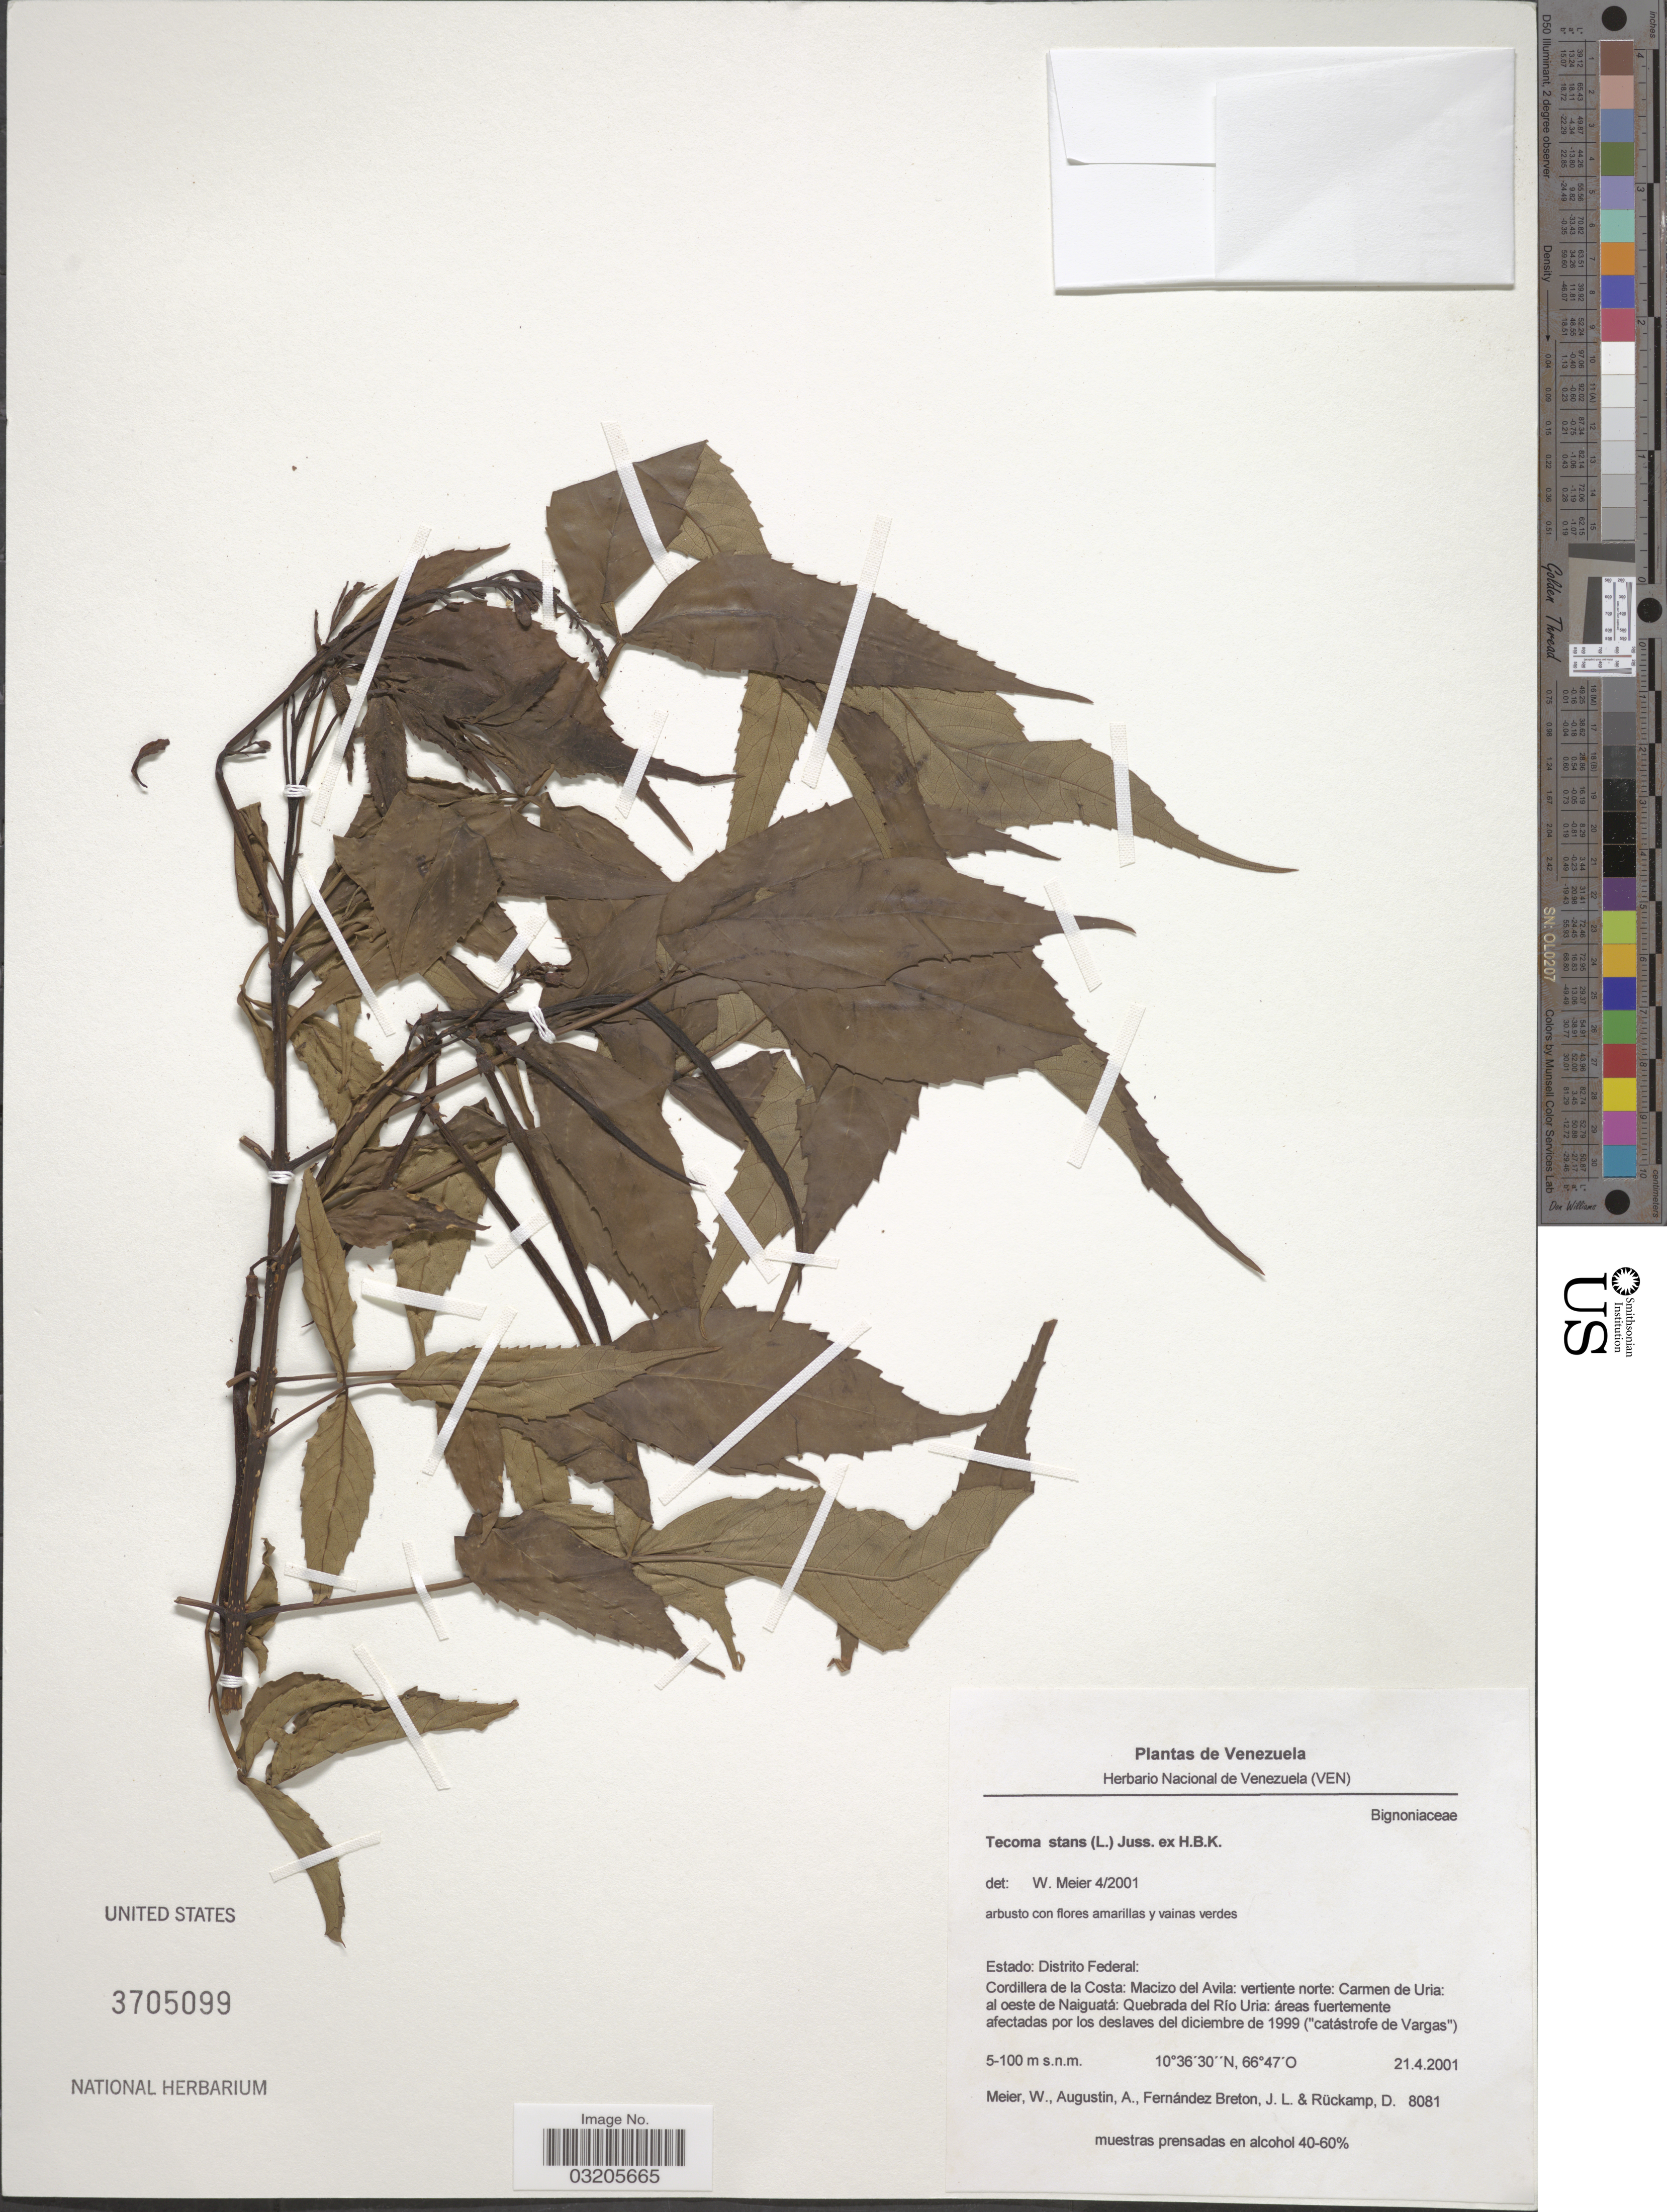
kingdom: Plantae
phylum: Tracheophyta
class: Magnoliopsida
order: Lamiales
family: Bignoniaceae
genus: Tecoma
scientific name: Tecoma stans var. stans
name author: (L.) Juss. ex Kunth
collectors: W. Meier, A. Augustin, J. Fernandez Breton & D. Ruckamp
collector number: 8081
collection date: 2001-04-21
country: Venezuela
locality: Estado: Distrito Federal: Cordillera de la Costa: Macizo del Avila: vertiente norte: Carmen de Uria: al oeste de Naiguatá: Quebrada del Río Uria.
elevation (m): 5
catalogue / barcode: US 3705099